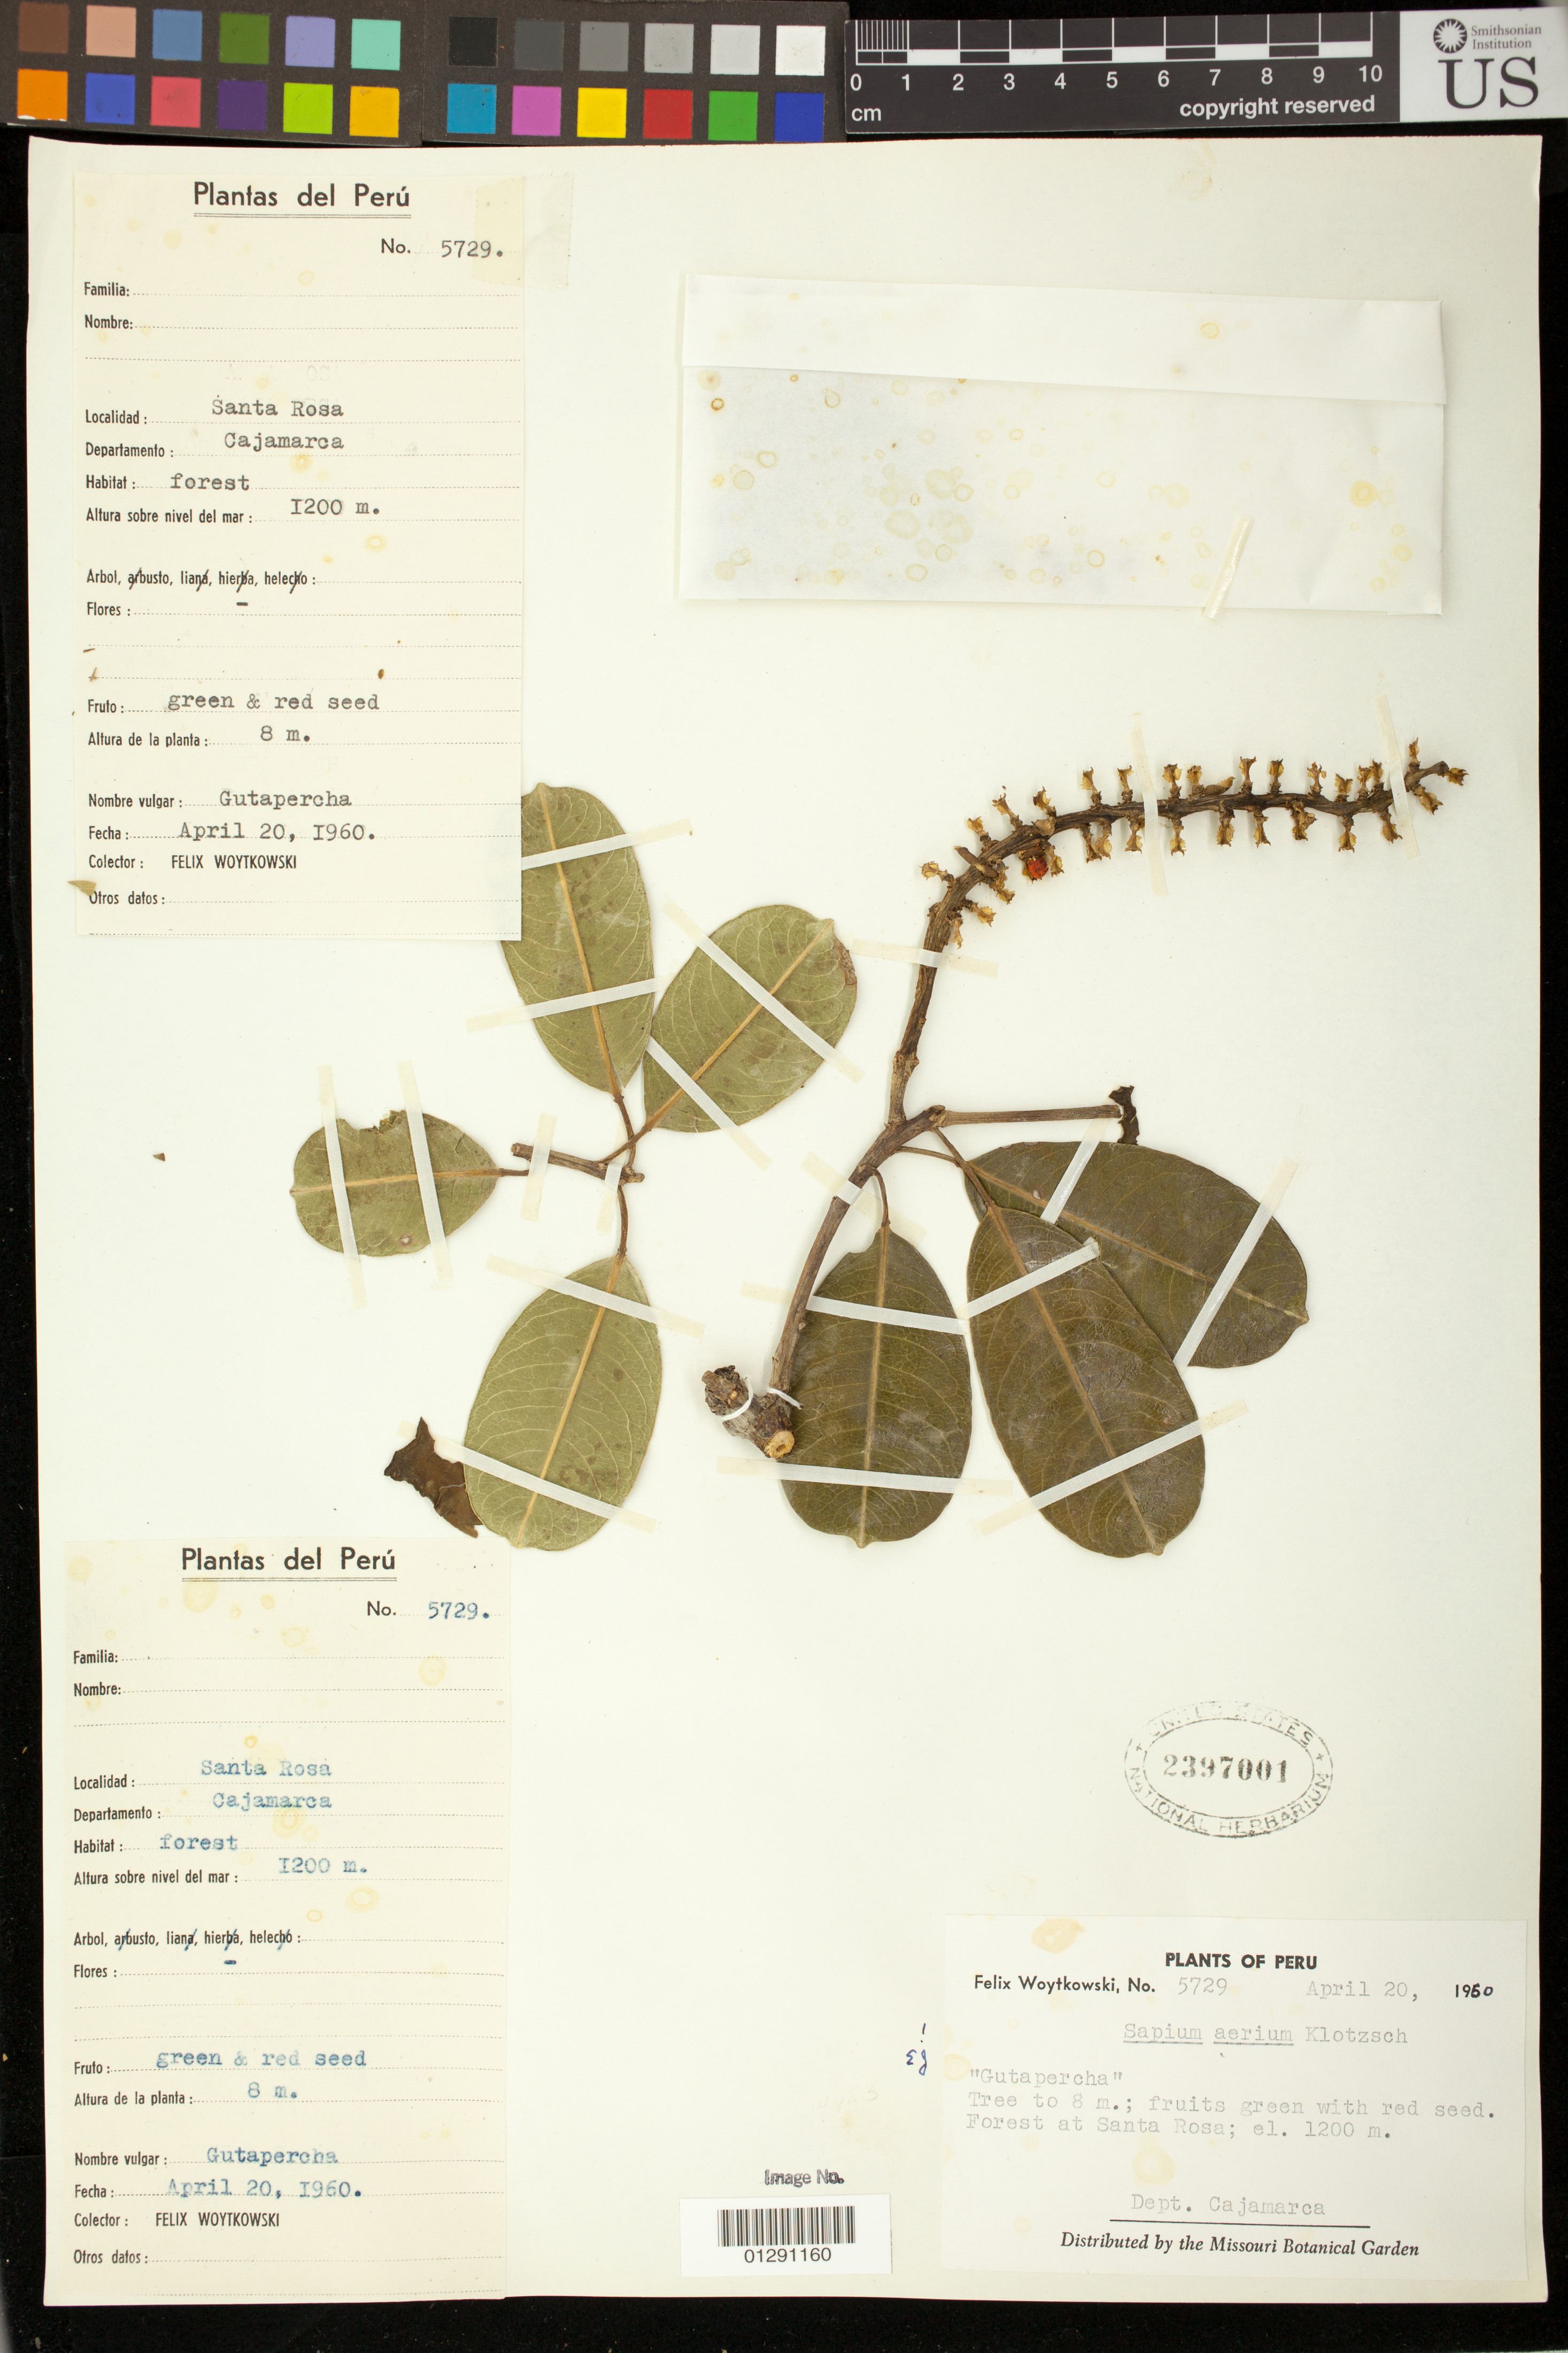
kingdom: Plantae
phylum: Tracheophyta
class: Magnoliopsida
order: Malpighiales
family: Euphorbiaceae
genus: Sapium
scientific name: Sapium aereum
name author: Klotzsch ex Müll. Arg.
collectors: F. Woytkowski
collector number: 5729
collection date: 1960-04-20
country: Peru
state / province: Cajamarca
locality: Forest at Santa Rosa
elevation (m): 1200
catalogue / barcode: US 2397001